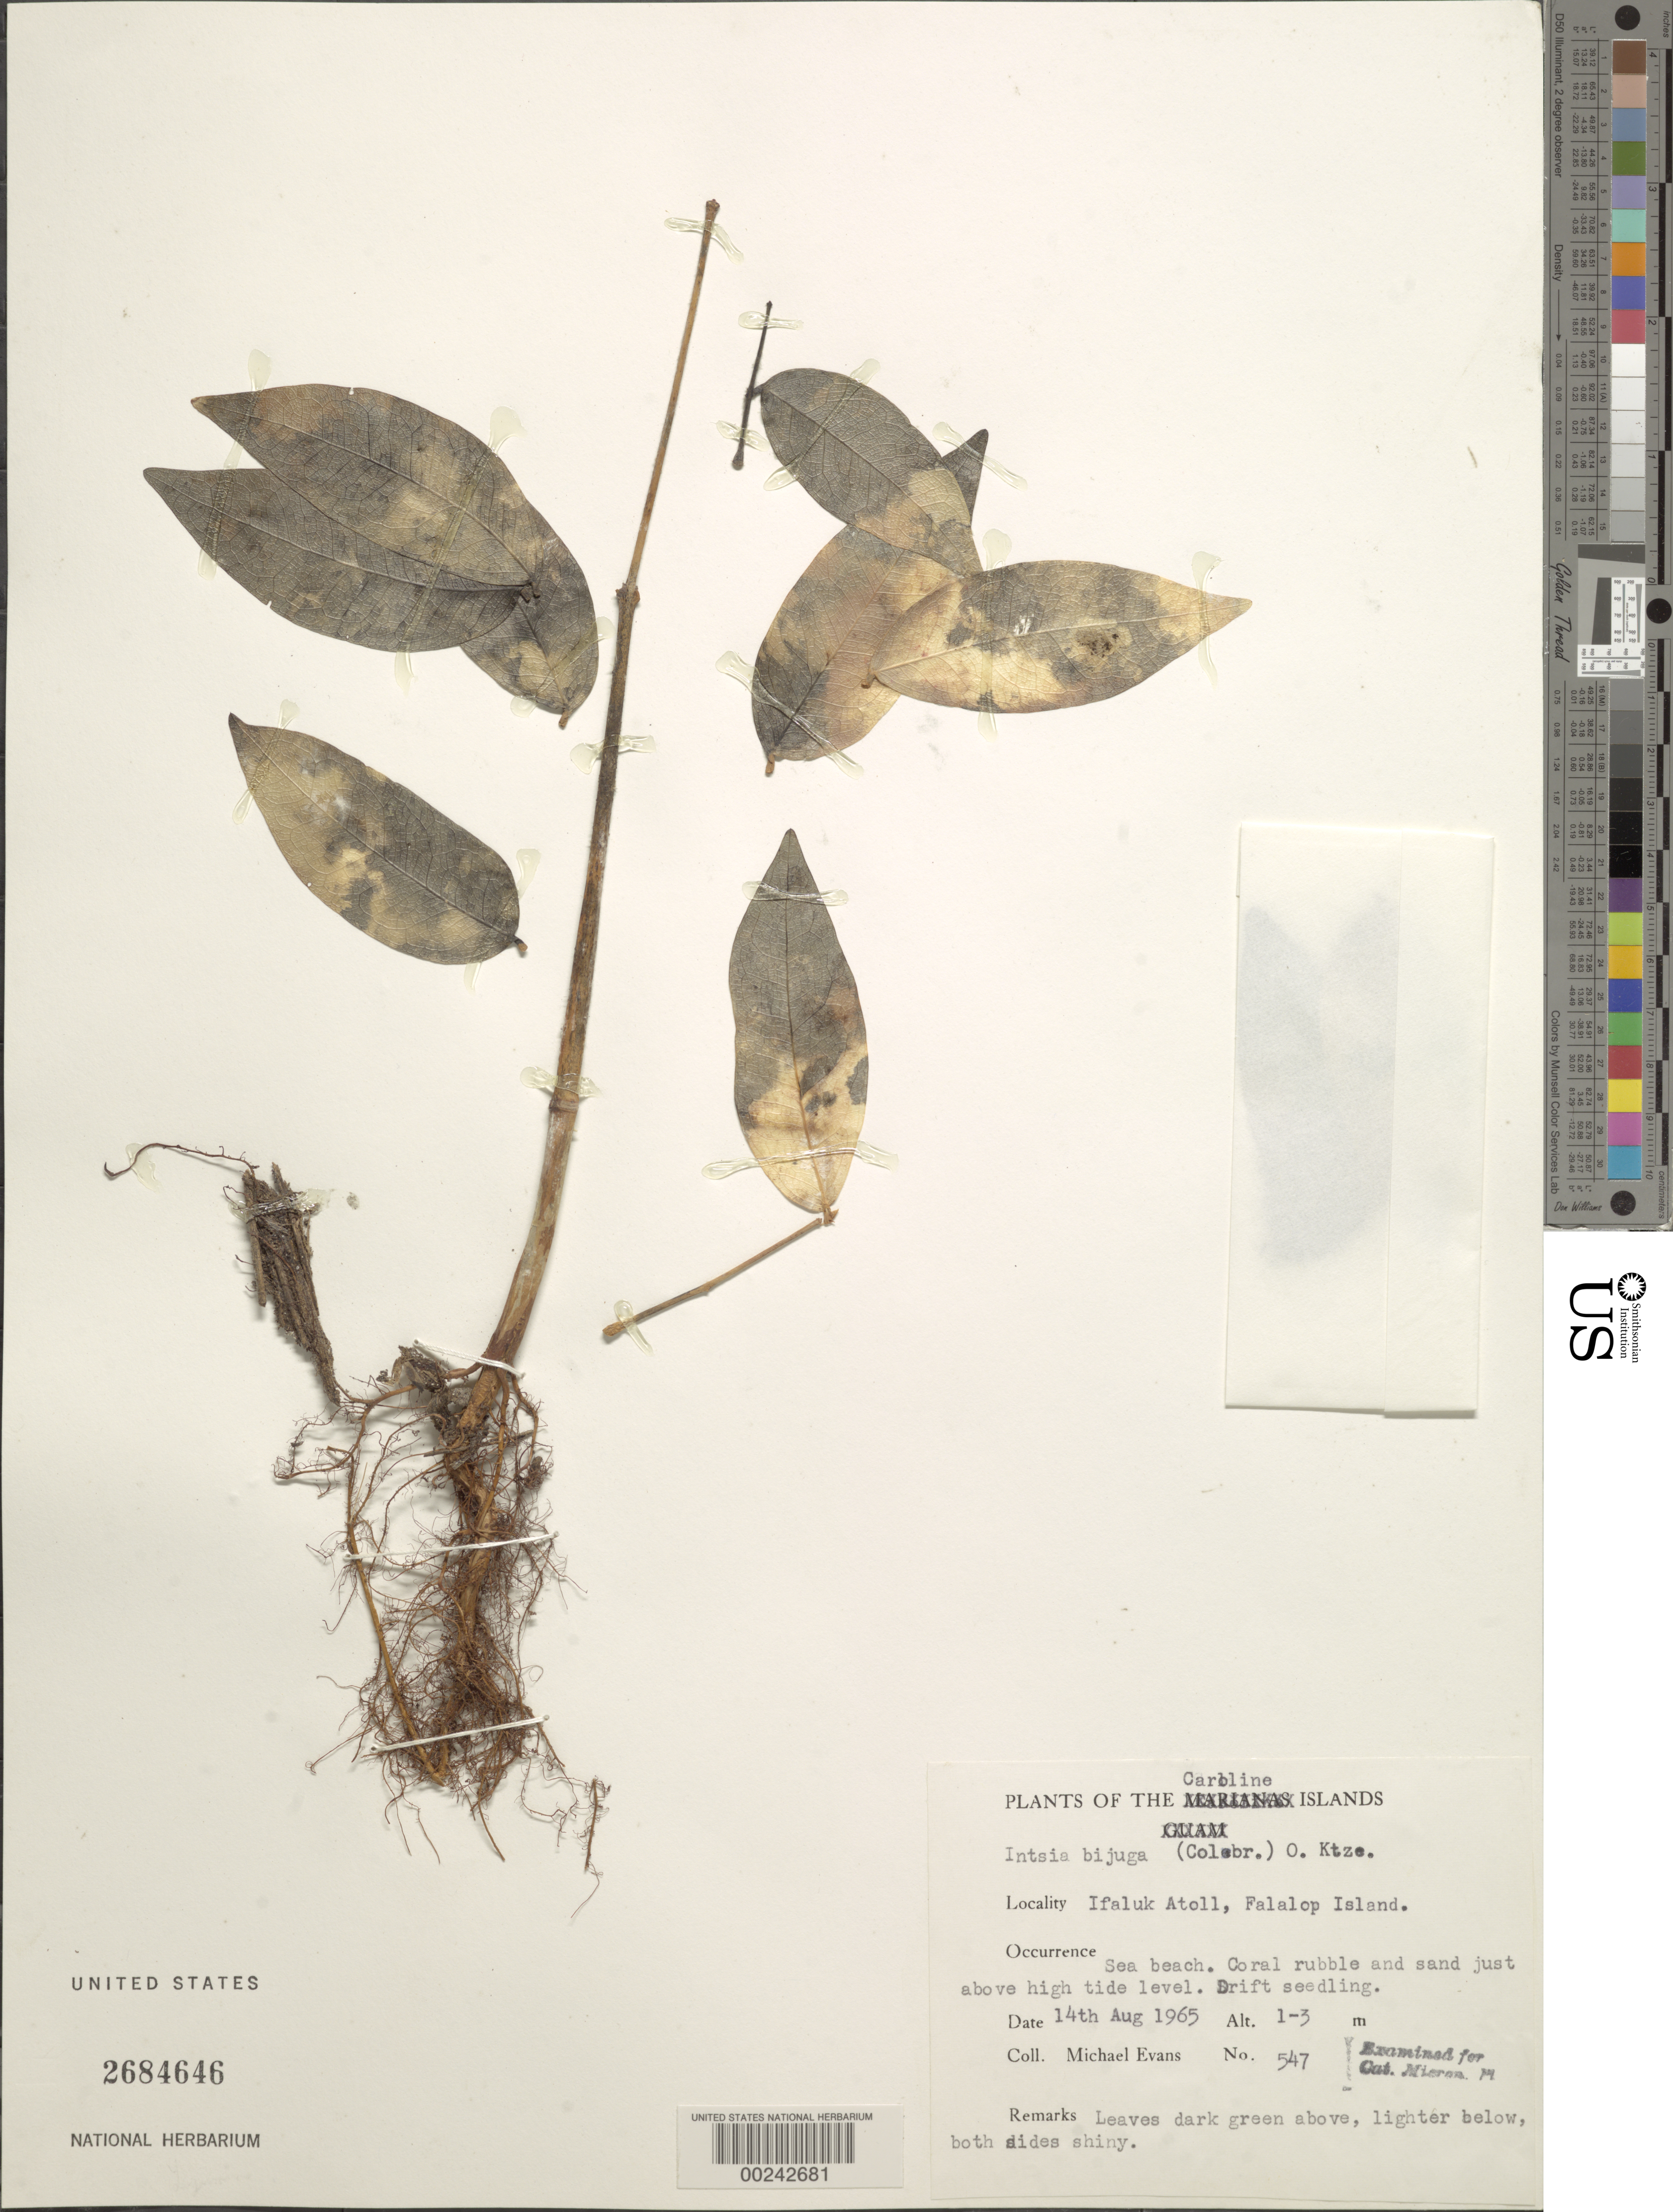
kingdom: Plantae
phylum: Tracheophyta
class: Magnoliopsida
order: Fabales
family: Fabaceae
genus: Intsia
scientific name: Intsia bijuga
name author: (Colebr.) Kuntze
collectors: M. Evans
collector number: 547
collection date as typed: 14 Aug 1965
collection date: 1965-08-14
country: Micronesia, Federated States of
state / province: Yap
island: Ifalik (Ifaluk) Atoll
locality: Falalap Islet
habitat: Sea beach; coral rubble and sand just above high tide level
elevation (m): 1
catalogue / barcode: US 2684646